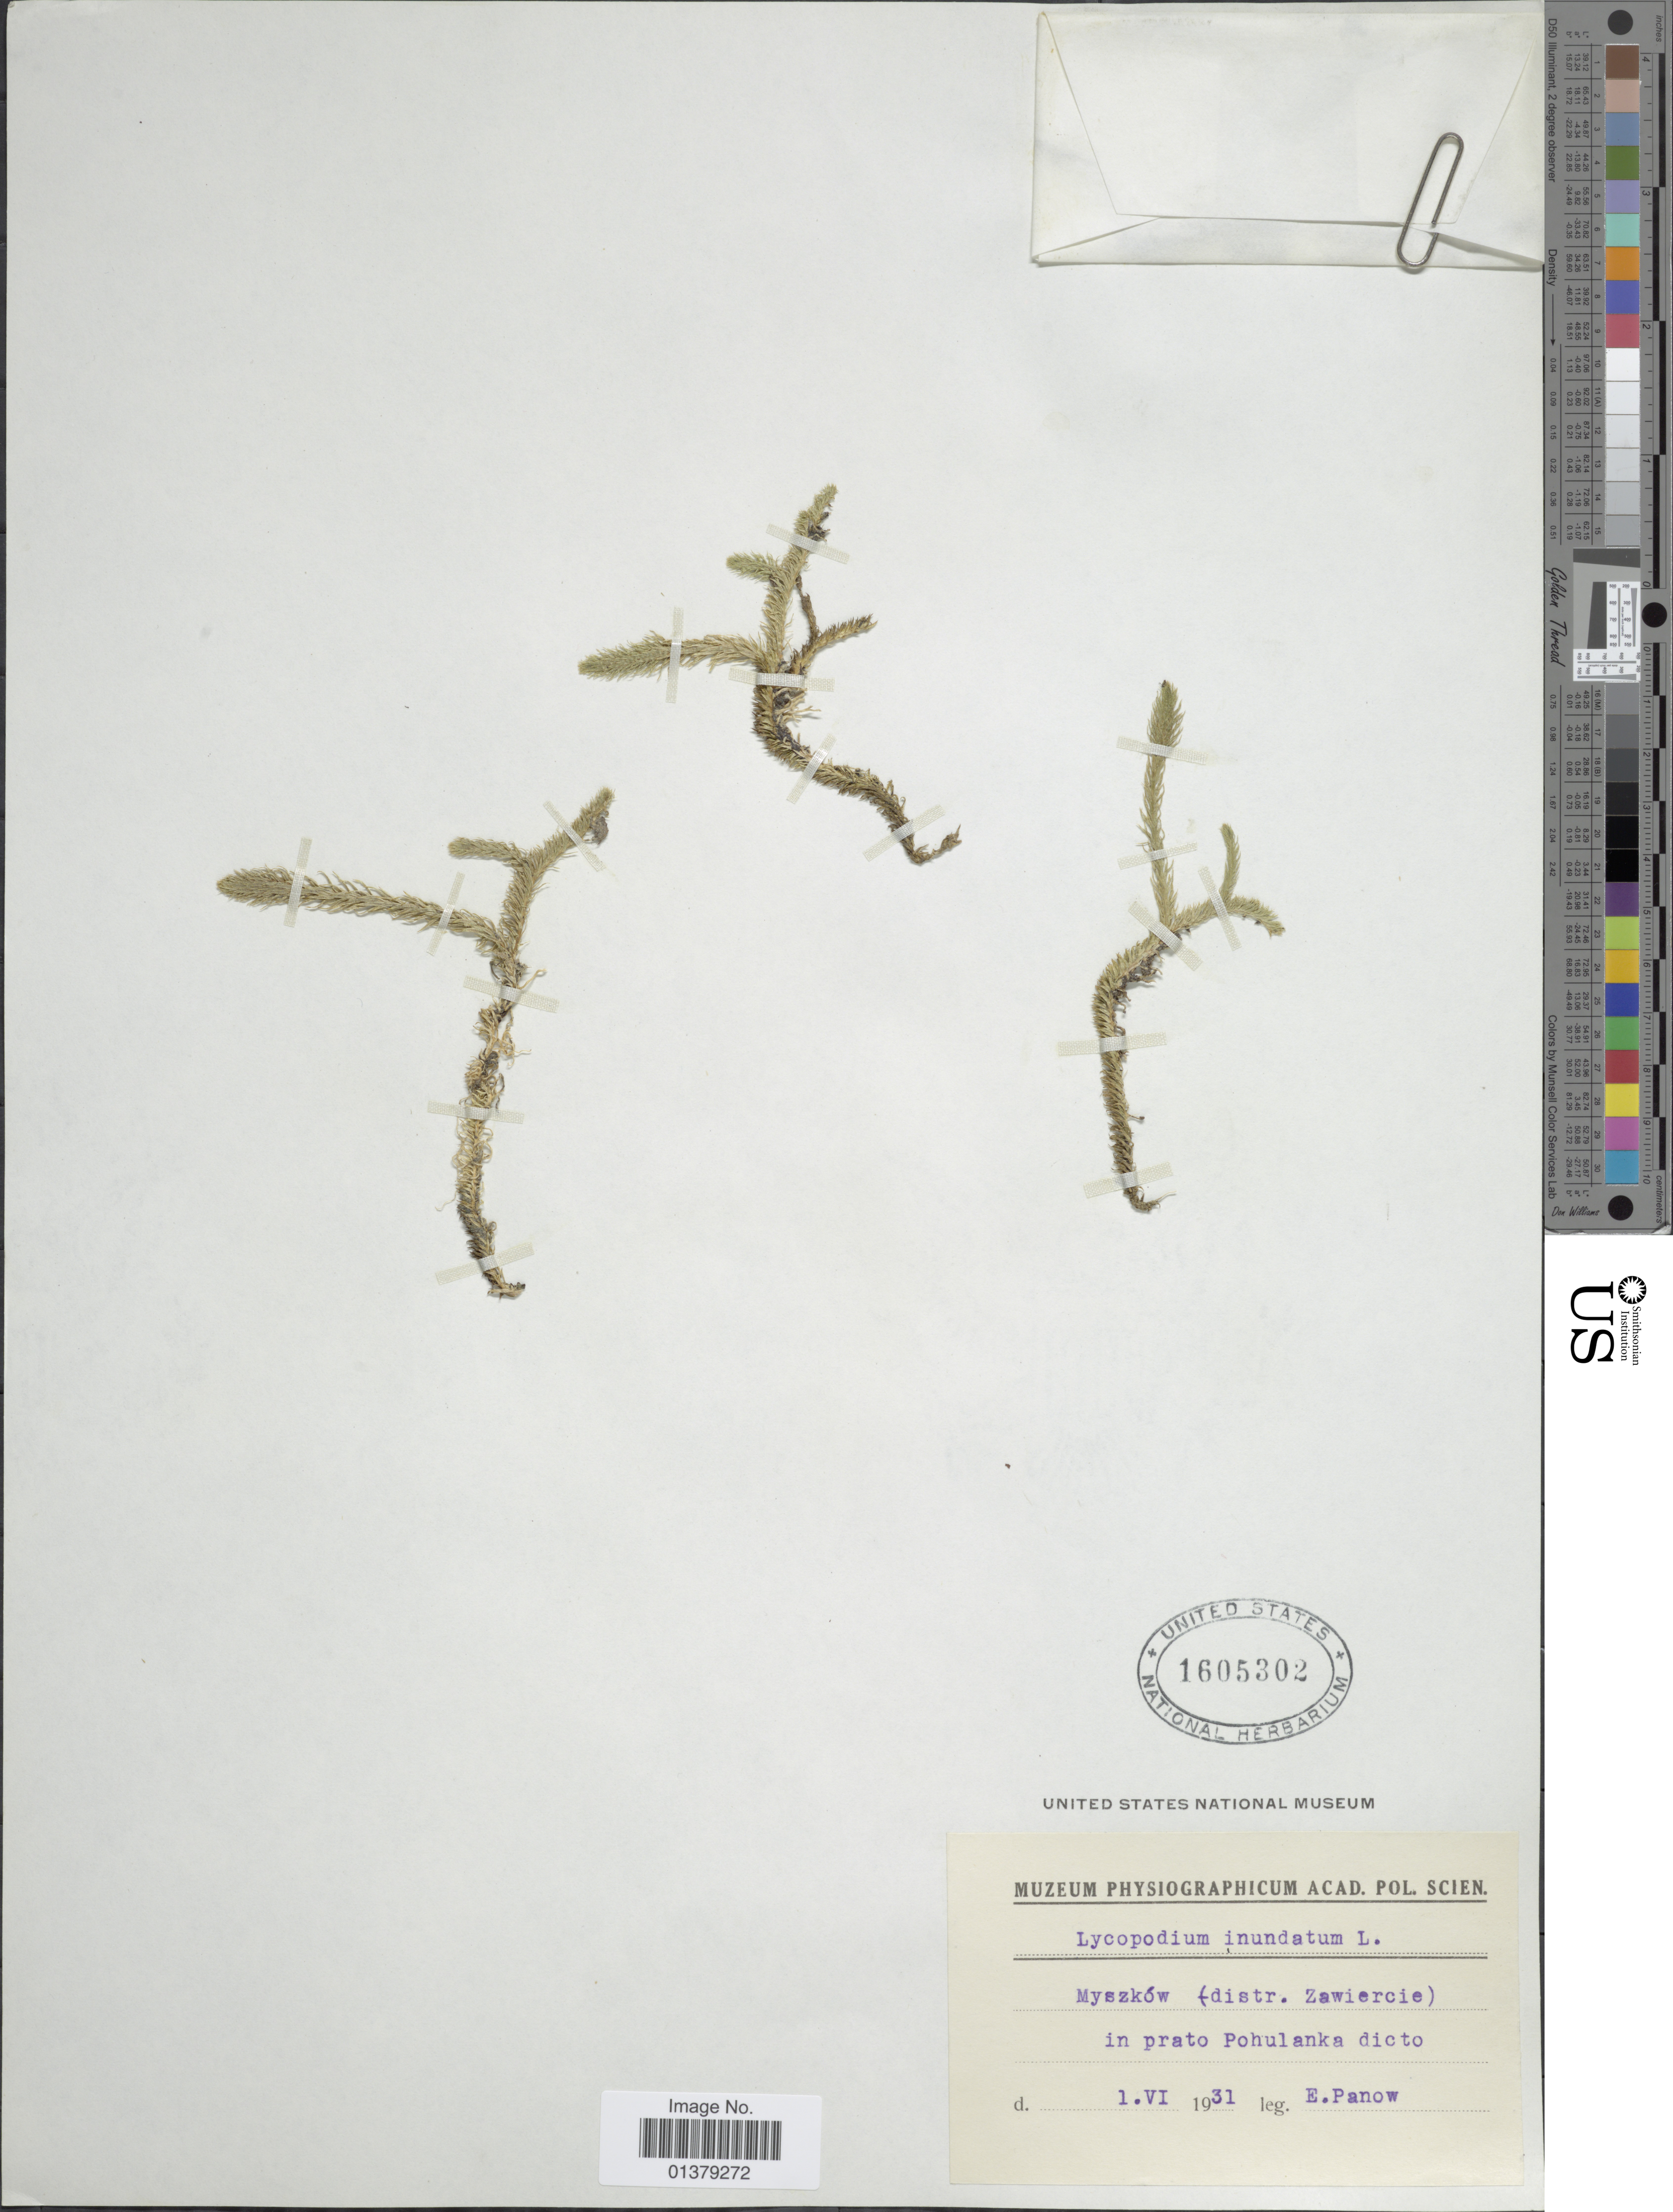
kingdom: Plantae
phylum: Tracheophyta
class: Lycopodiopsida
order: Lycopodiales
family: Lycopodiaceae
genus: Lycopodiella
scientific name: Lycopodiella inundata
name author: (L.) Holub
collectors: E. Panow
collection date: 1931-06-01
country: Poland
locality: Myszków (distr Zawiercie) in prato Pohulanka dicto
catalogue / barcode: US 1605302